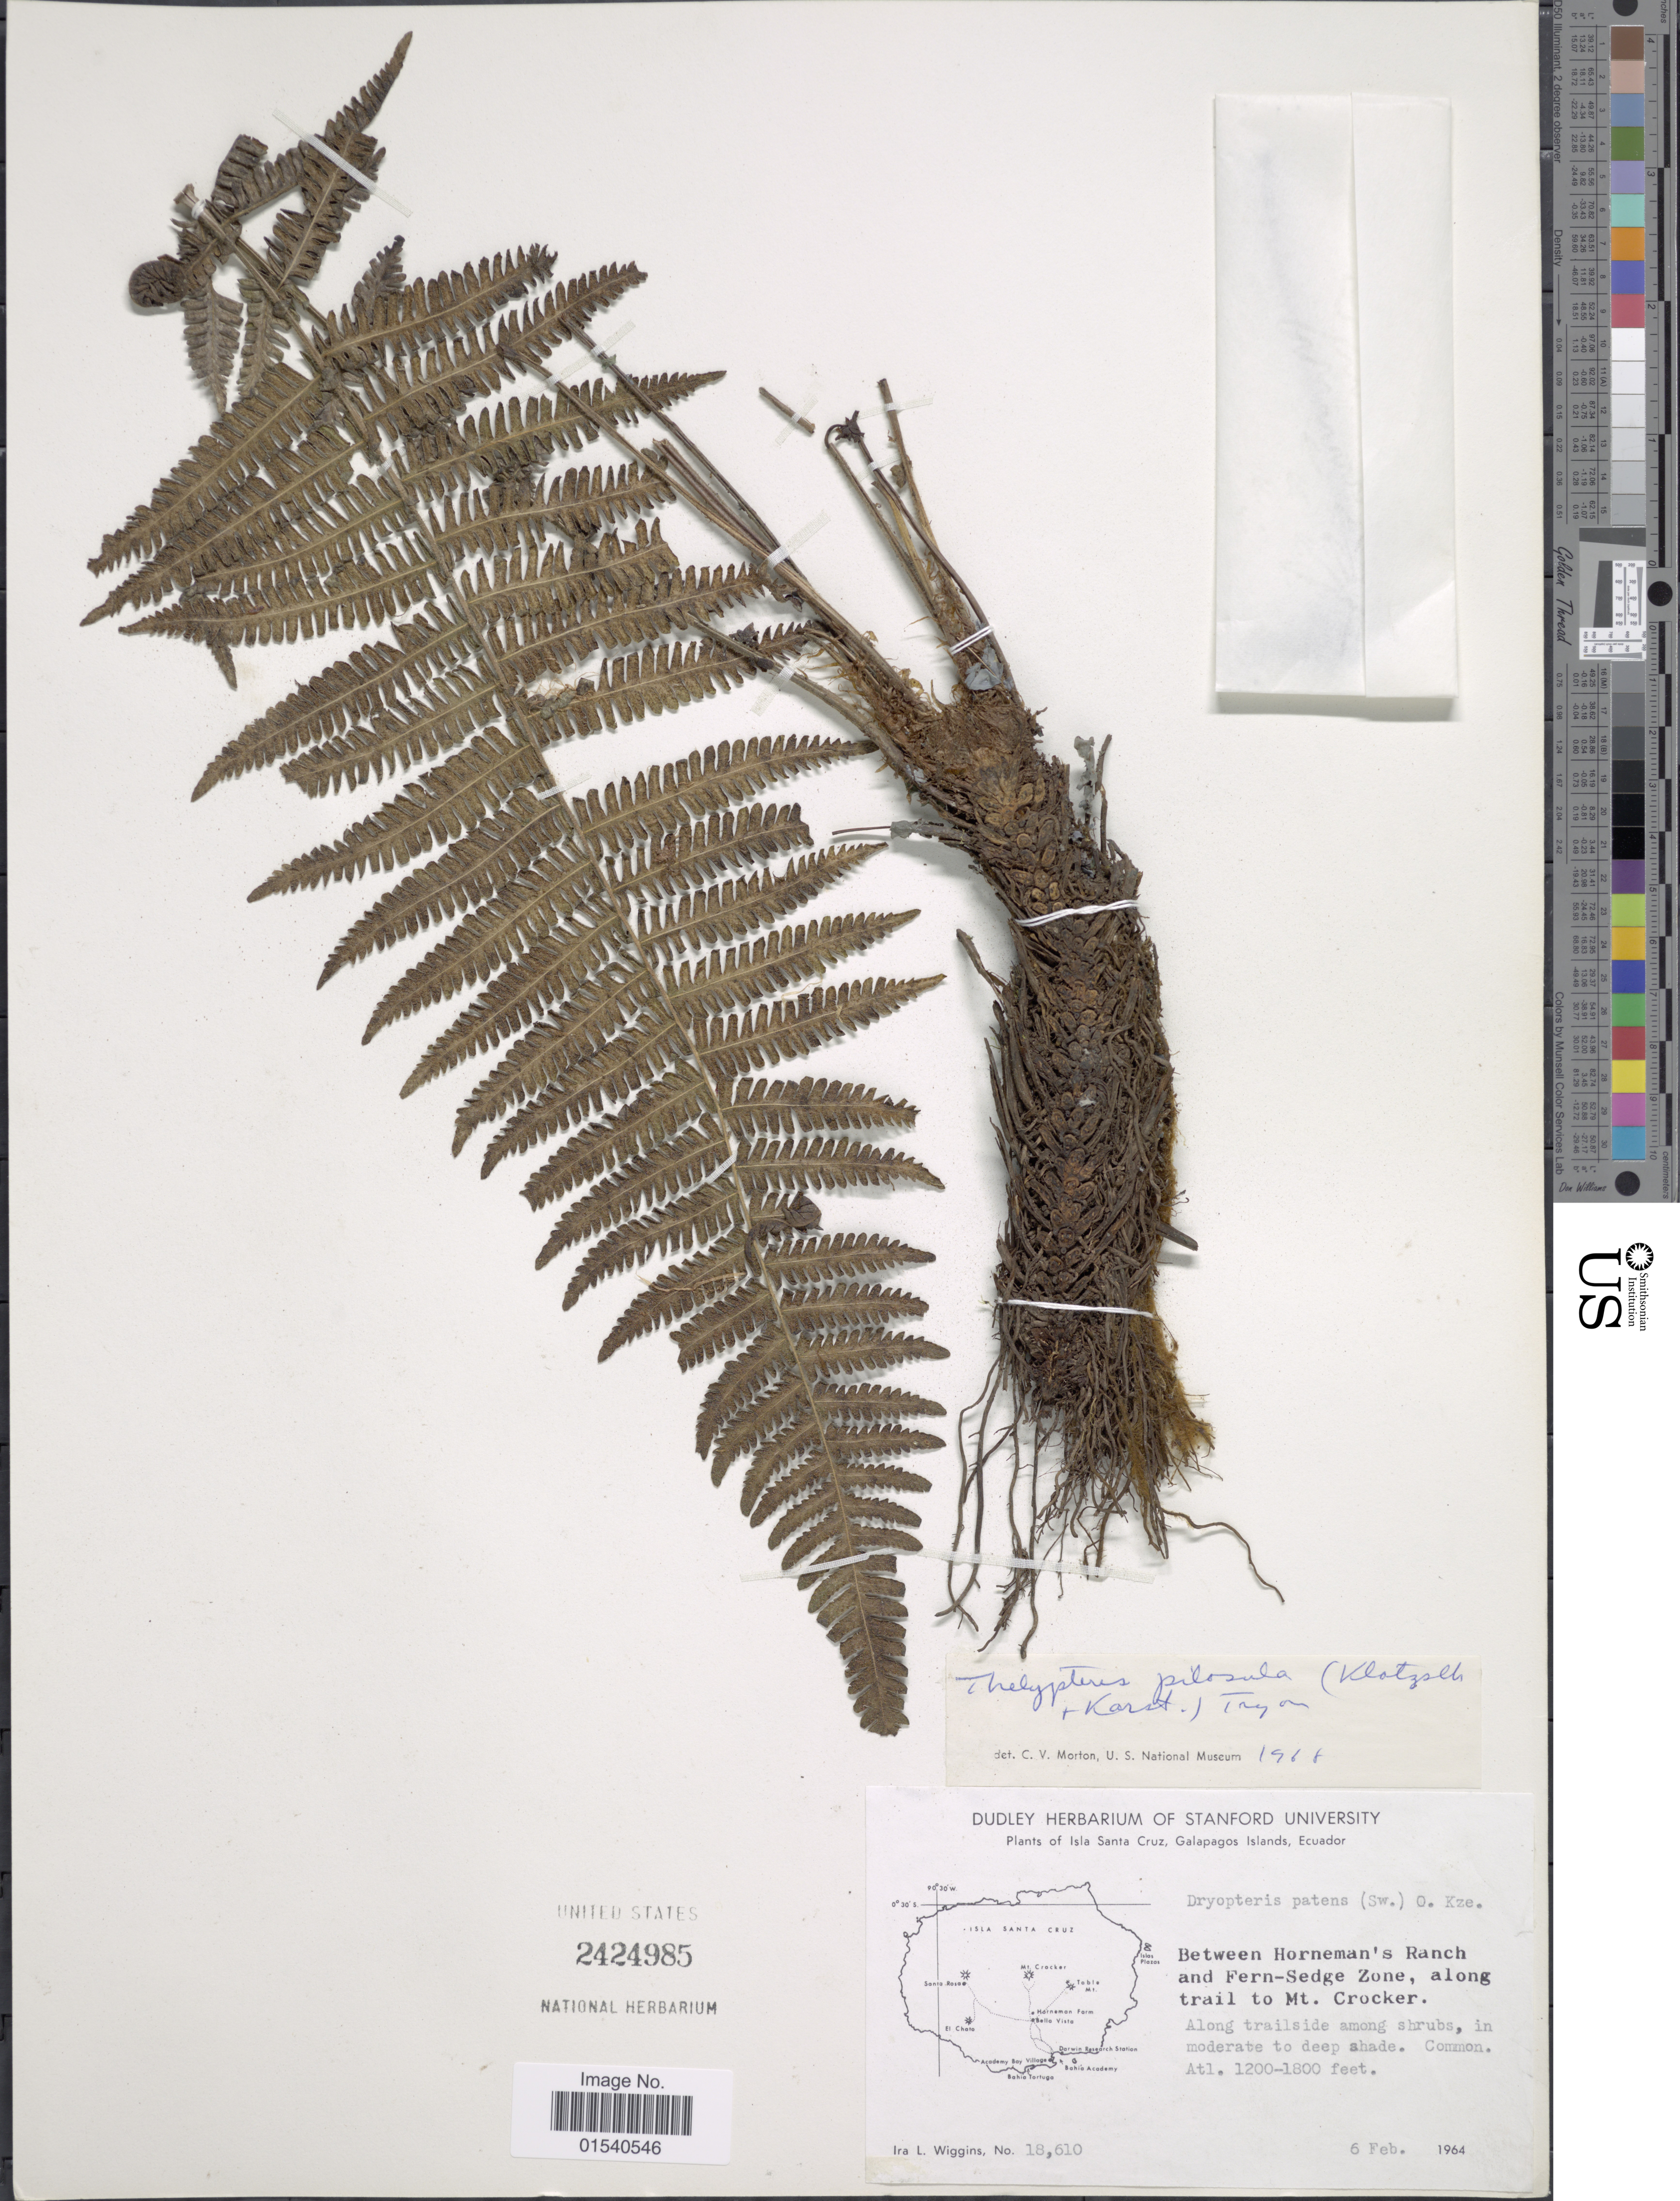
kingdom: Plantae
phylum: Tracheophyta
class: Polypodiopsida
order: Polypodiales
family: Thelypteridaceae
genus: Amauropelta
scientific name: Amauropelta pilosula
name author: (Klotzsch & H. Karst.) Á. Löve & D. Löve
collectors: I. L. Wiggins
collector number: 18610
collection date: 1964-02-06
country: Ecuador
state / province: Colón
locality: Isla Santa Cruz, Galapagos Islands, Between Horneman's Ranche and Fern-Sedge Zone, along trail to Mt. Crocker.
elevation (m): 366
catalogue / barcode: US 2424985